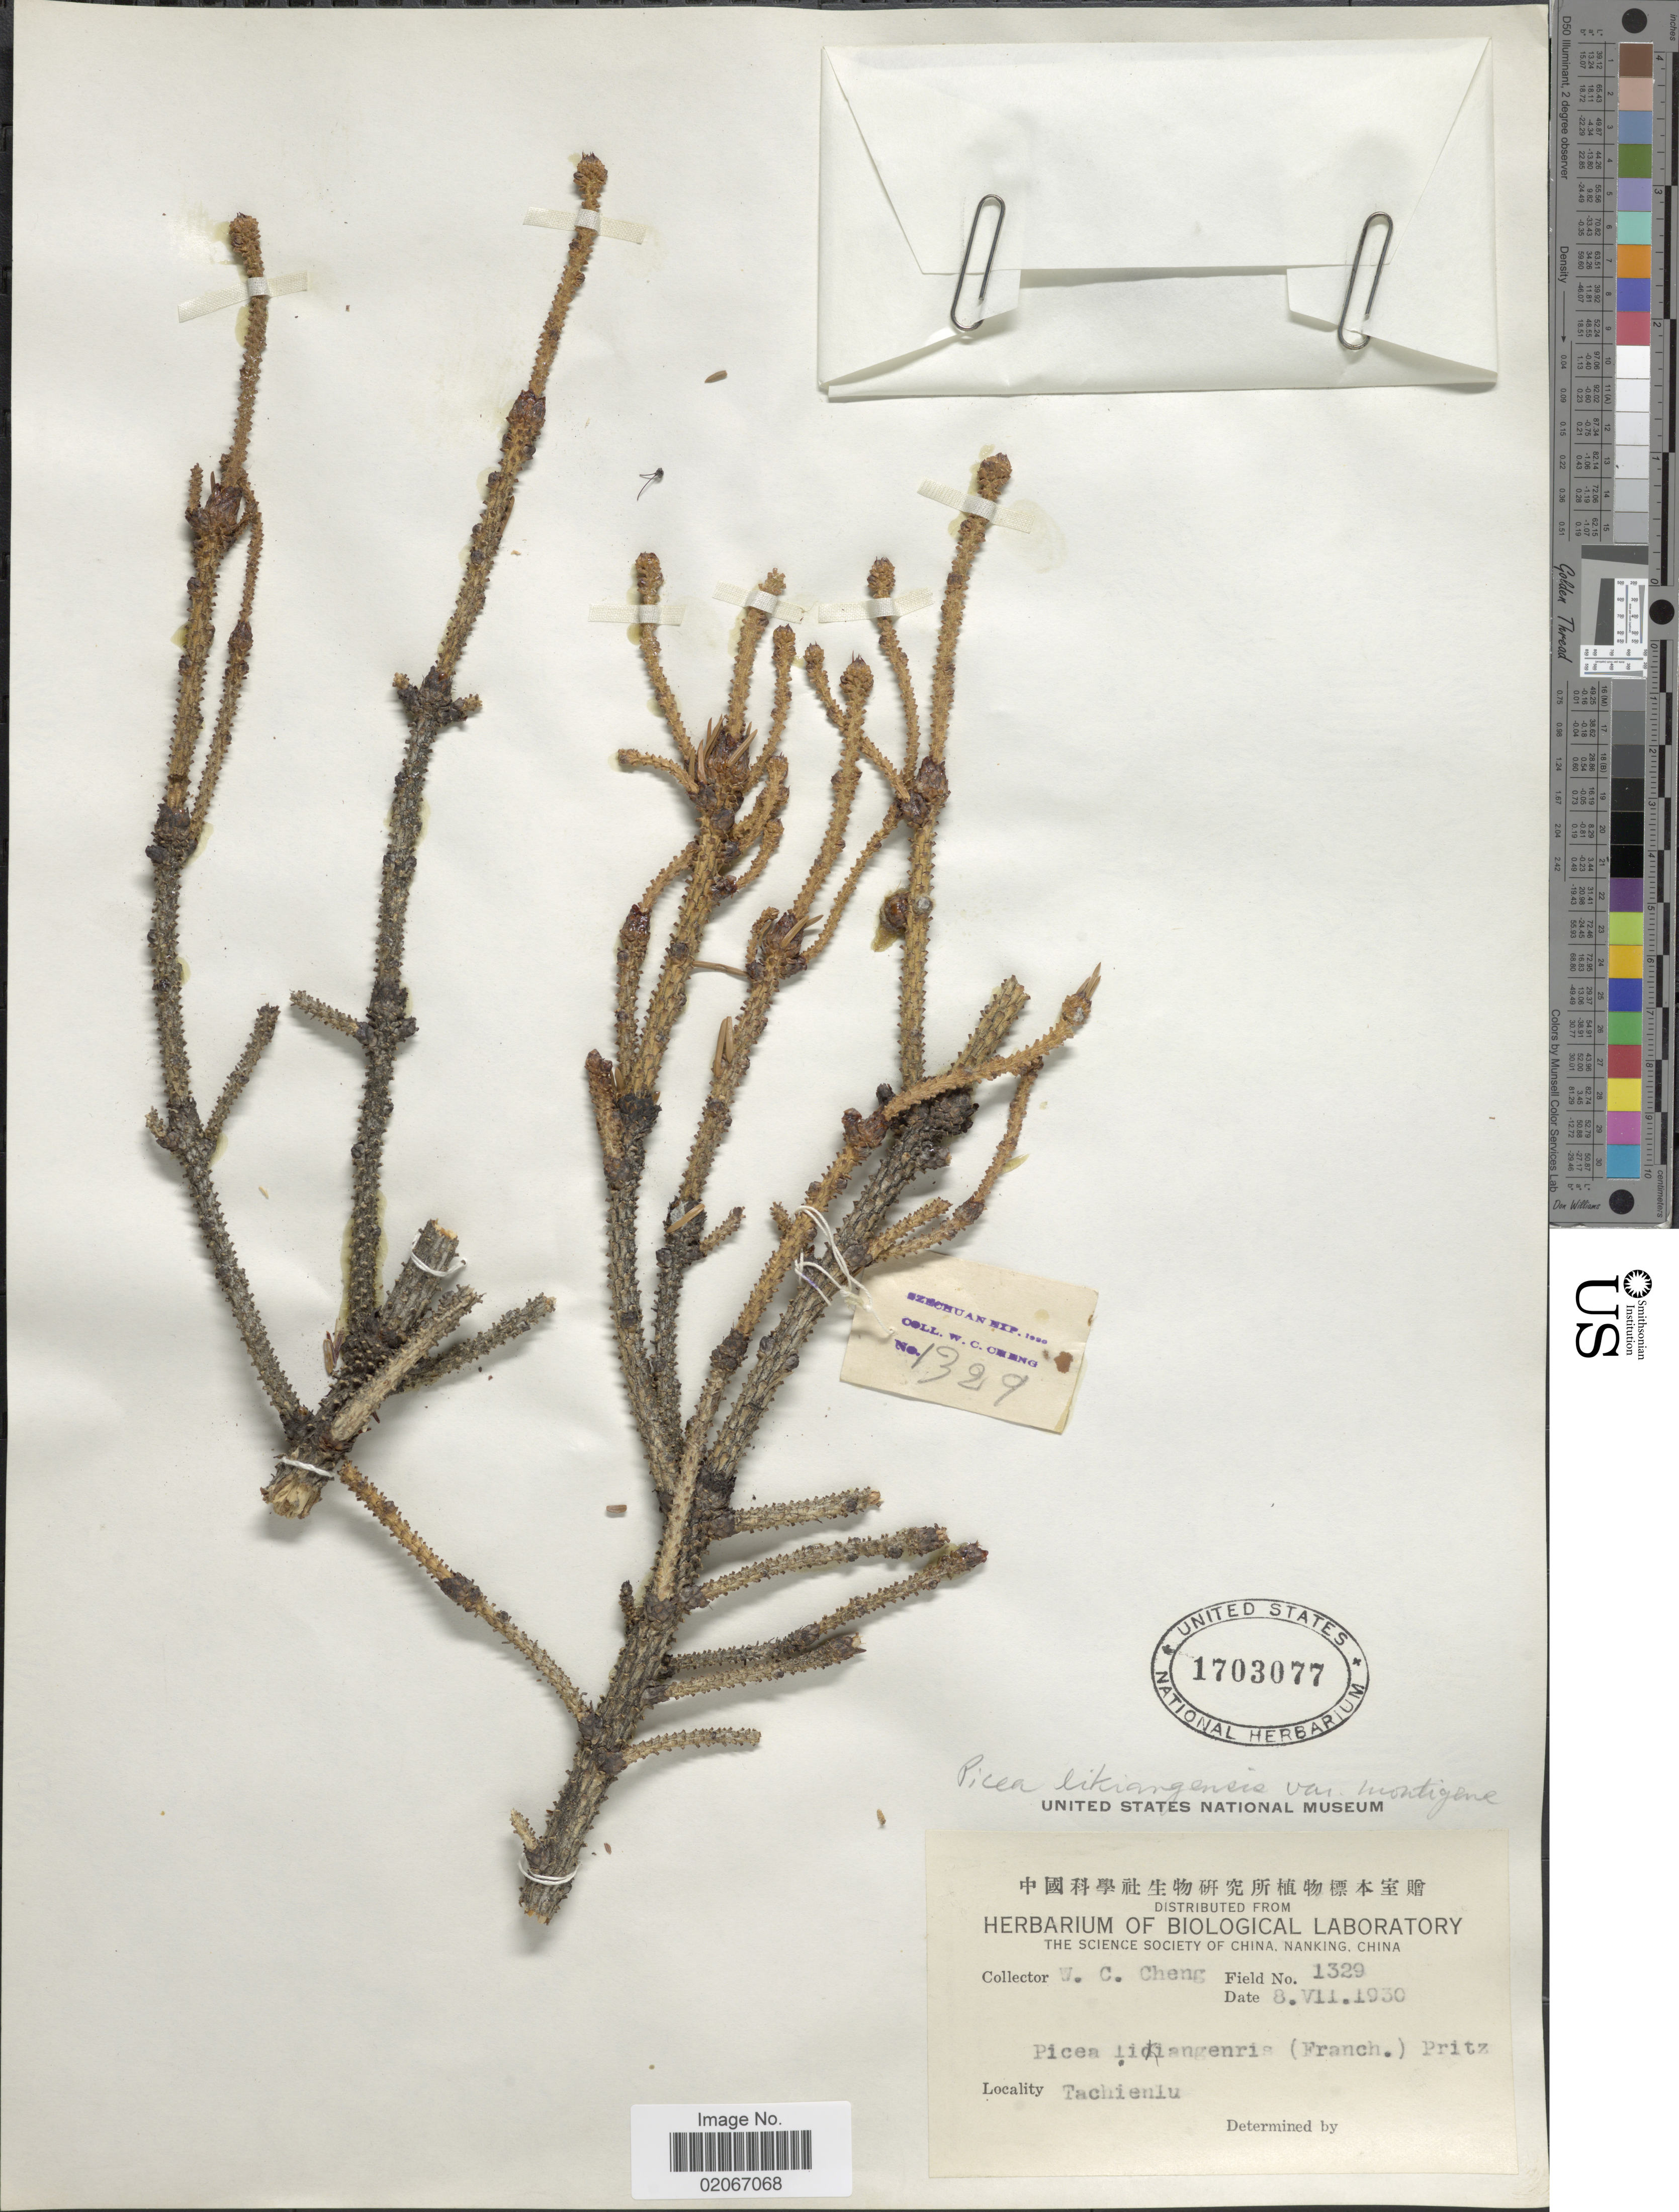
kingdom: Plantae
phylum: Tracheophyta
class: Pinopsida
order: Pinales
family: Pinaceae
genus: Picea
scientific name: Picea montigena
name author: Mast.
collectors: W. C. Cheng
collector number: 1329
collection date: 1930-07-08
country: China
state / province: Sichuan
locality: Tachienlu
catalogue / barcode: US 1703077